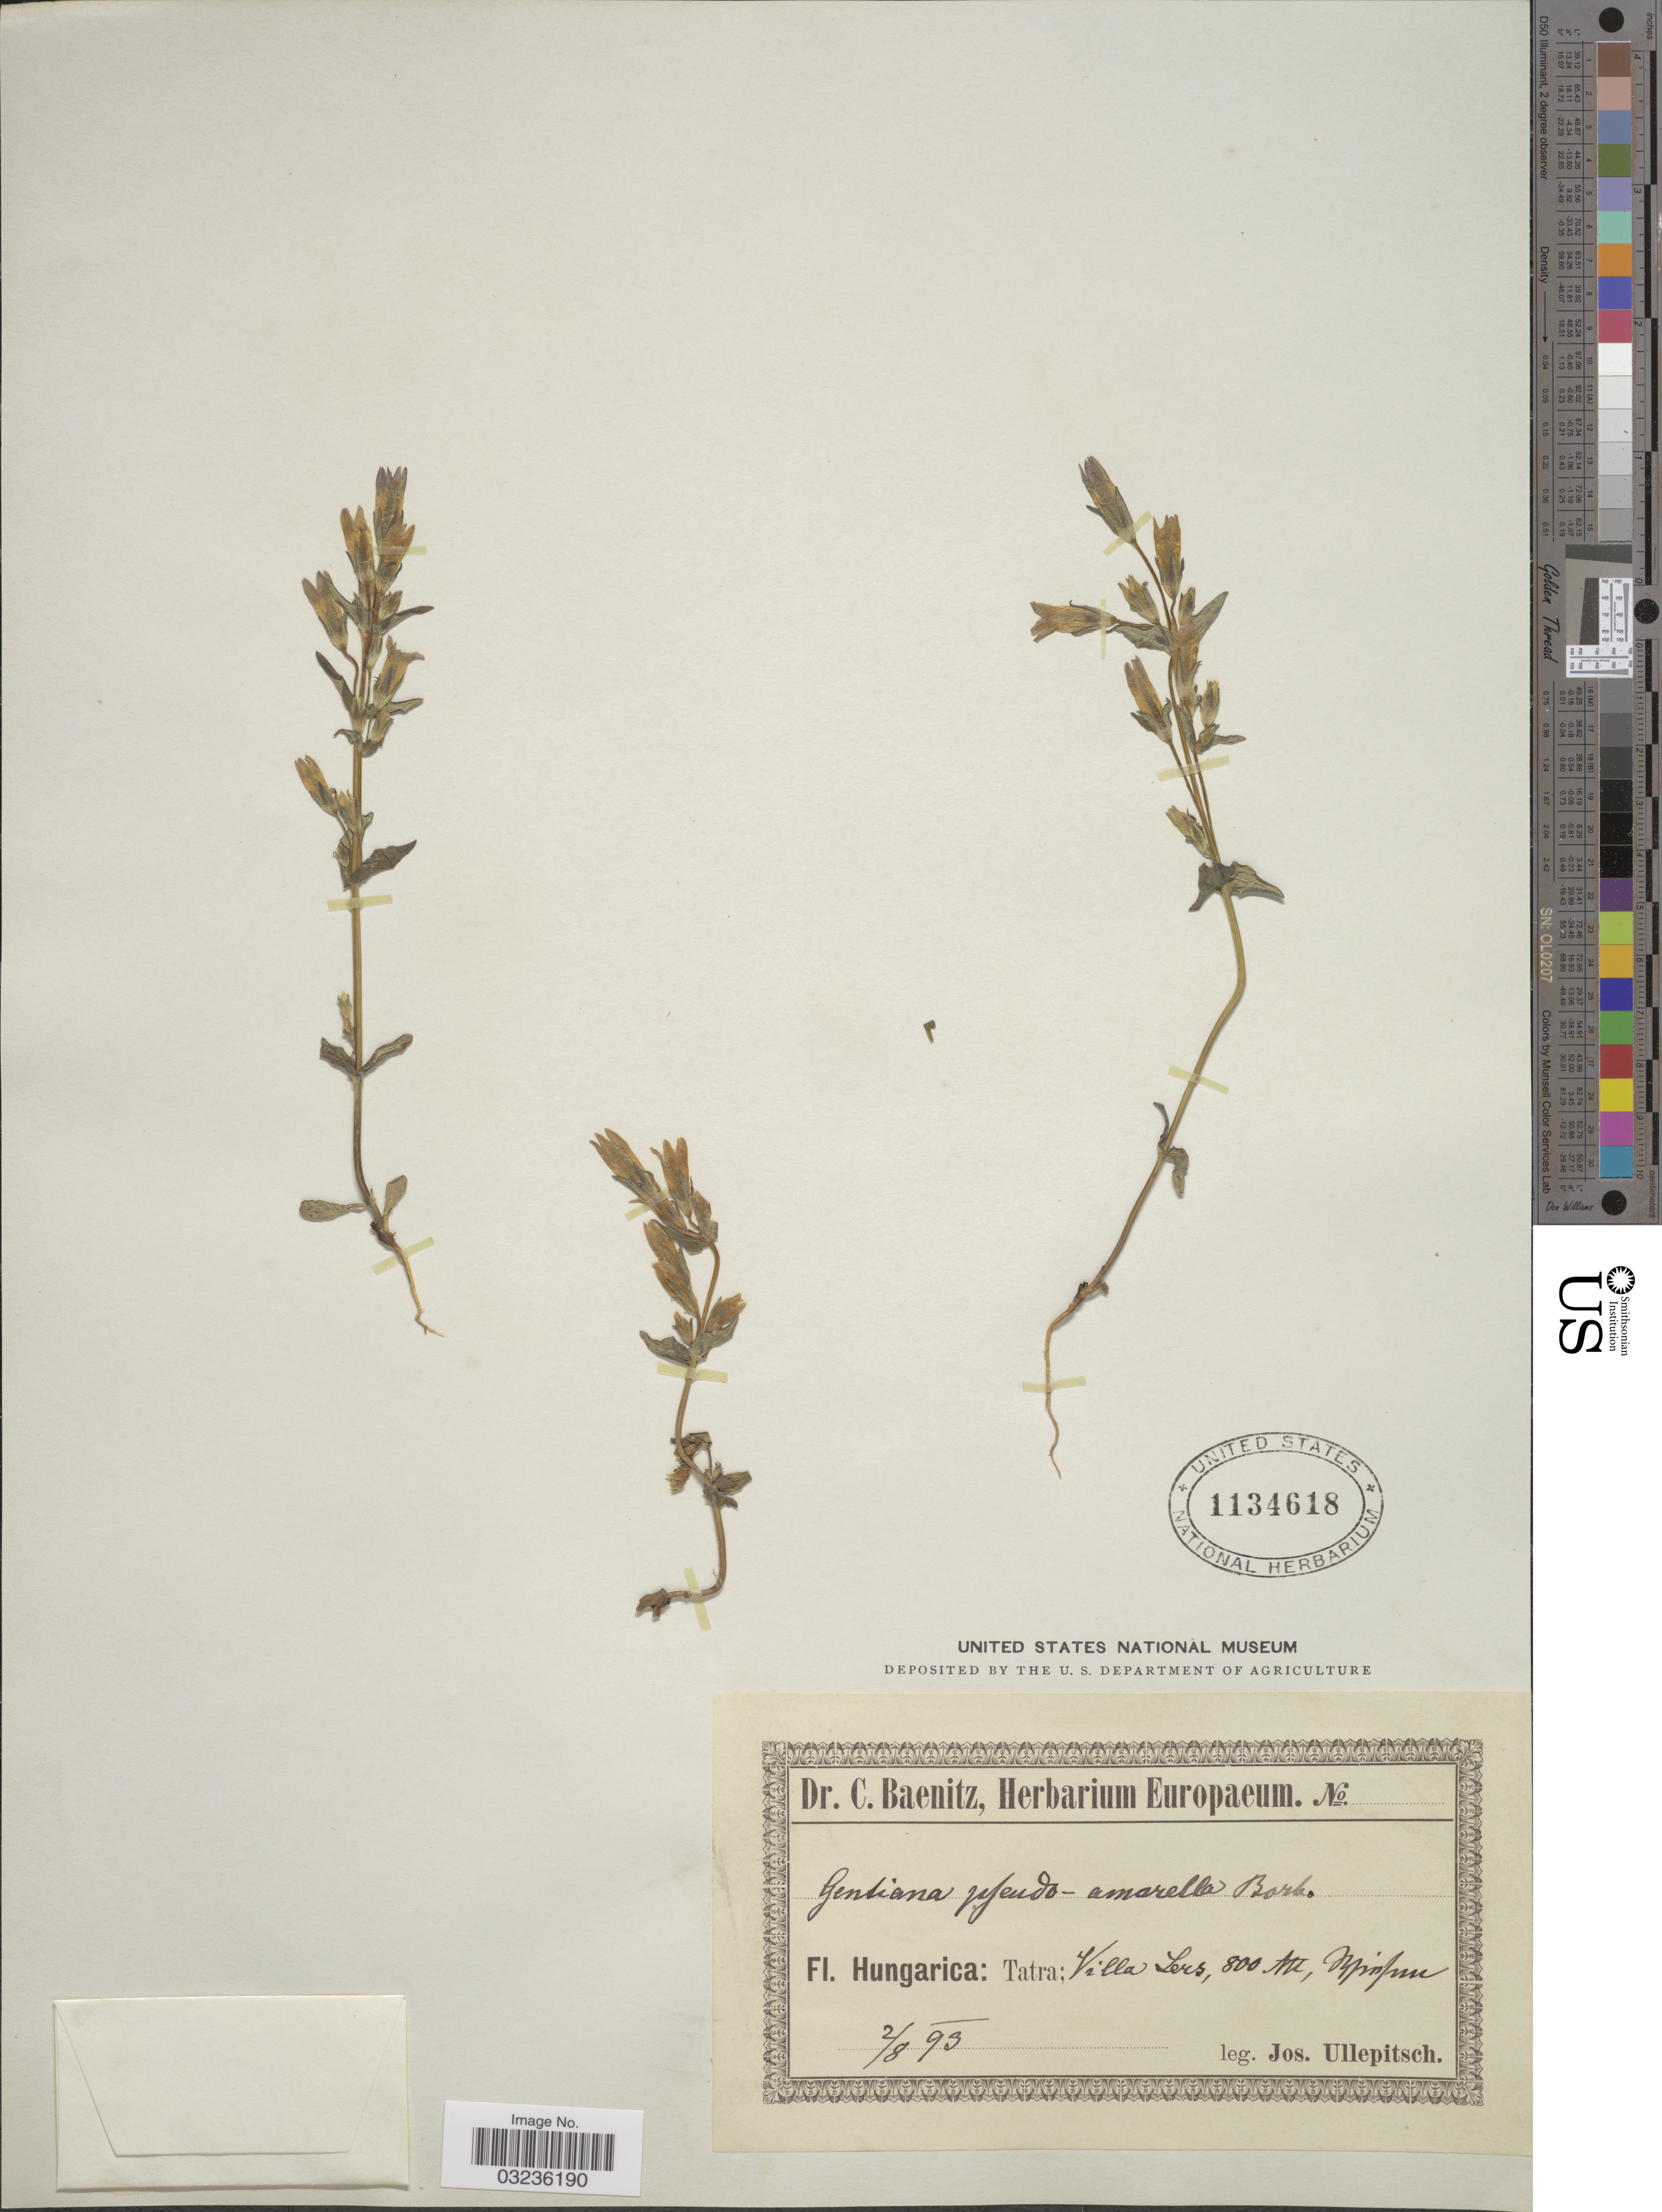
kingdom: Plantae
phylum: Tracheophyta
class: Magnoliopsida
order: Gentianales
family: Gentianaceae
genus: Gentiana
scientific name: Gentiana pumila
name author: Jacq.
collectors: J. Ullepitsch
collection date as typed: Transcribed d/m/y: 2/8/93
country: Hungary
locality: Fl. Hungarica: Tatra; Villa Lers.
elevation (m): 800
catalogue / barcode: US 1134618